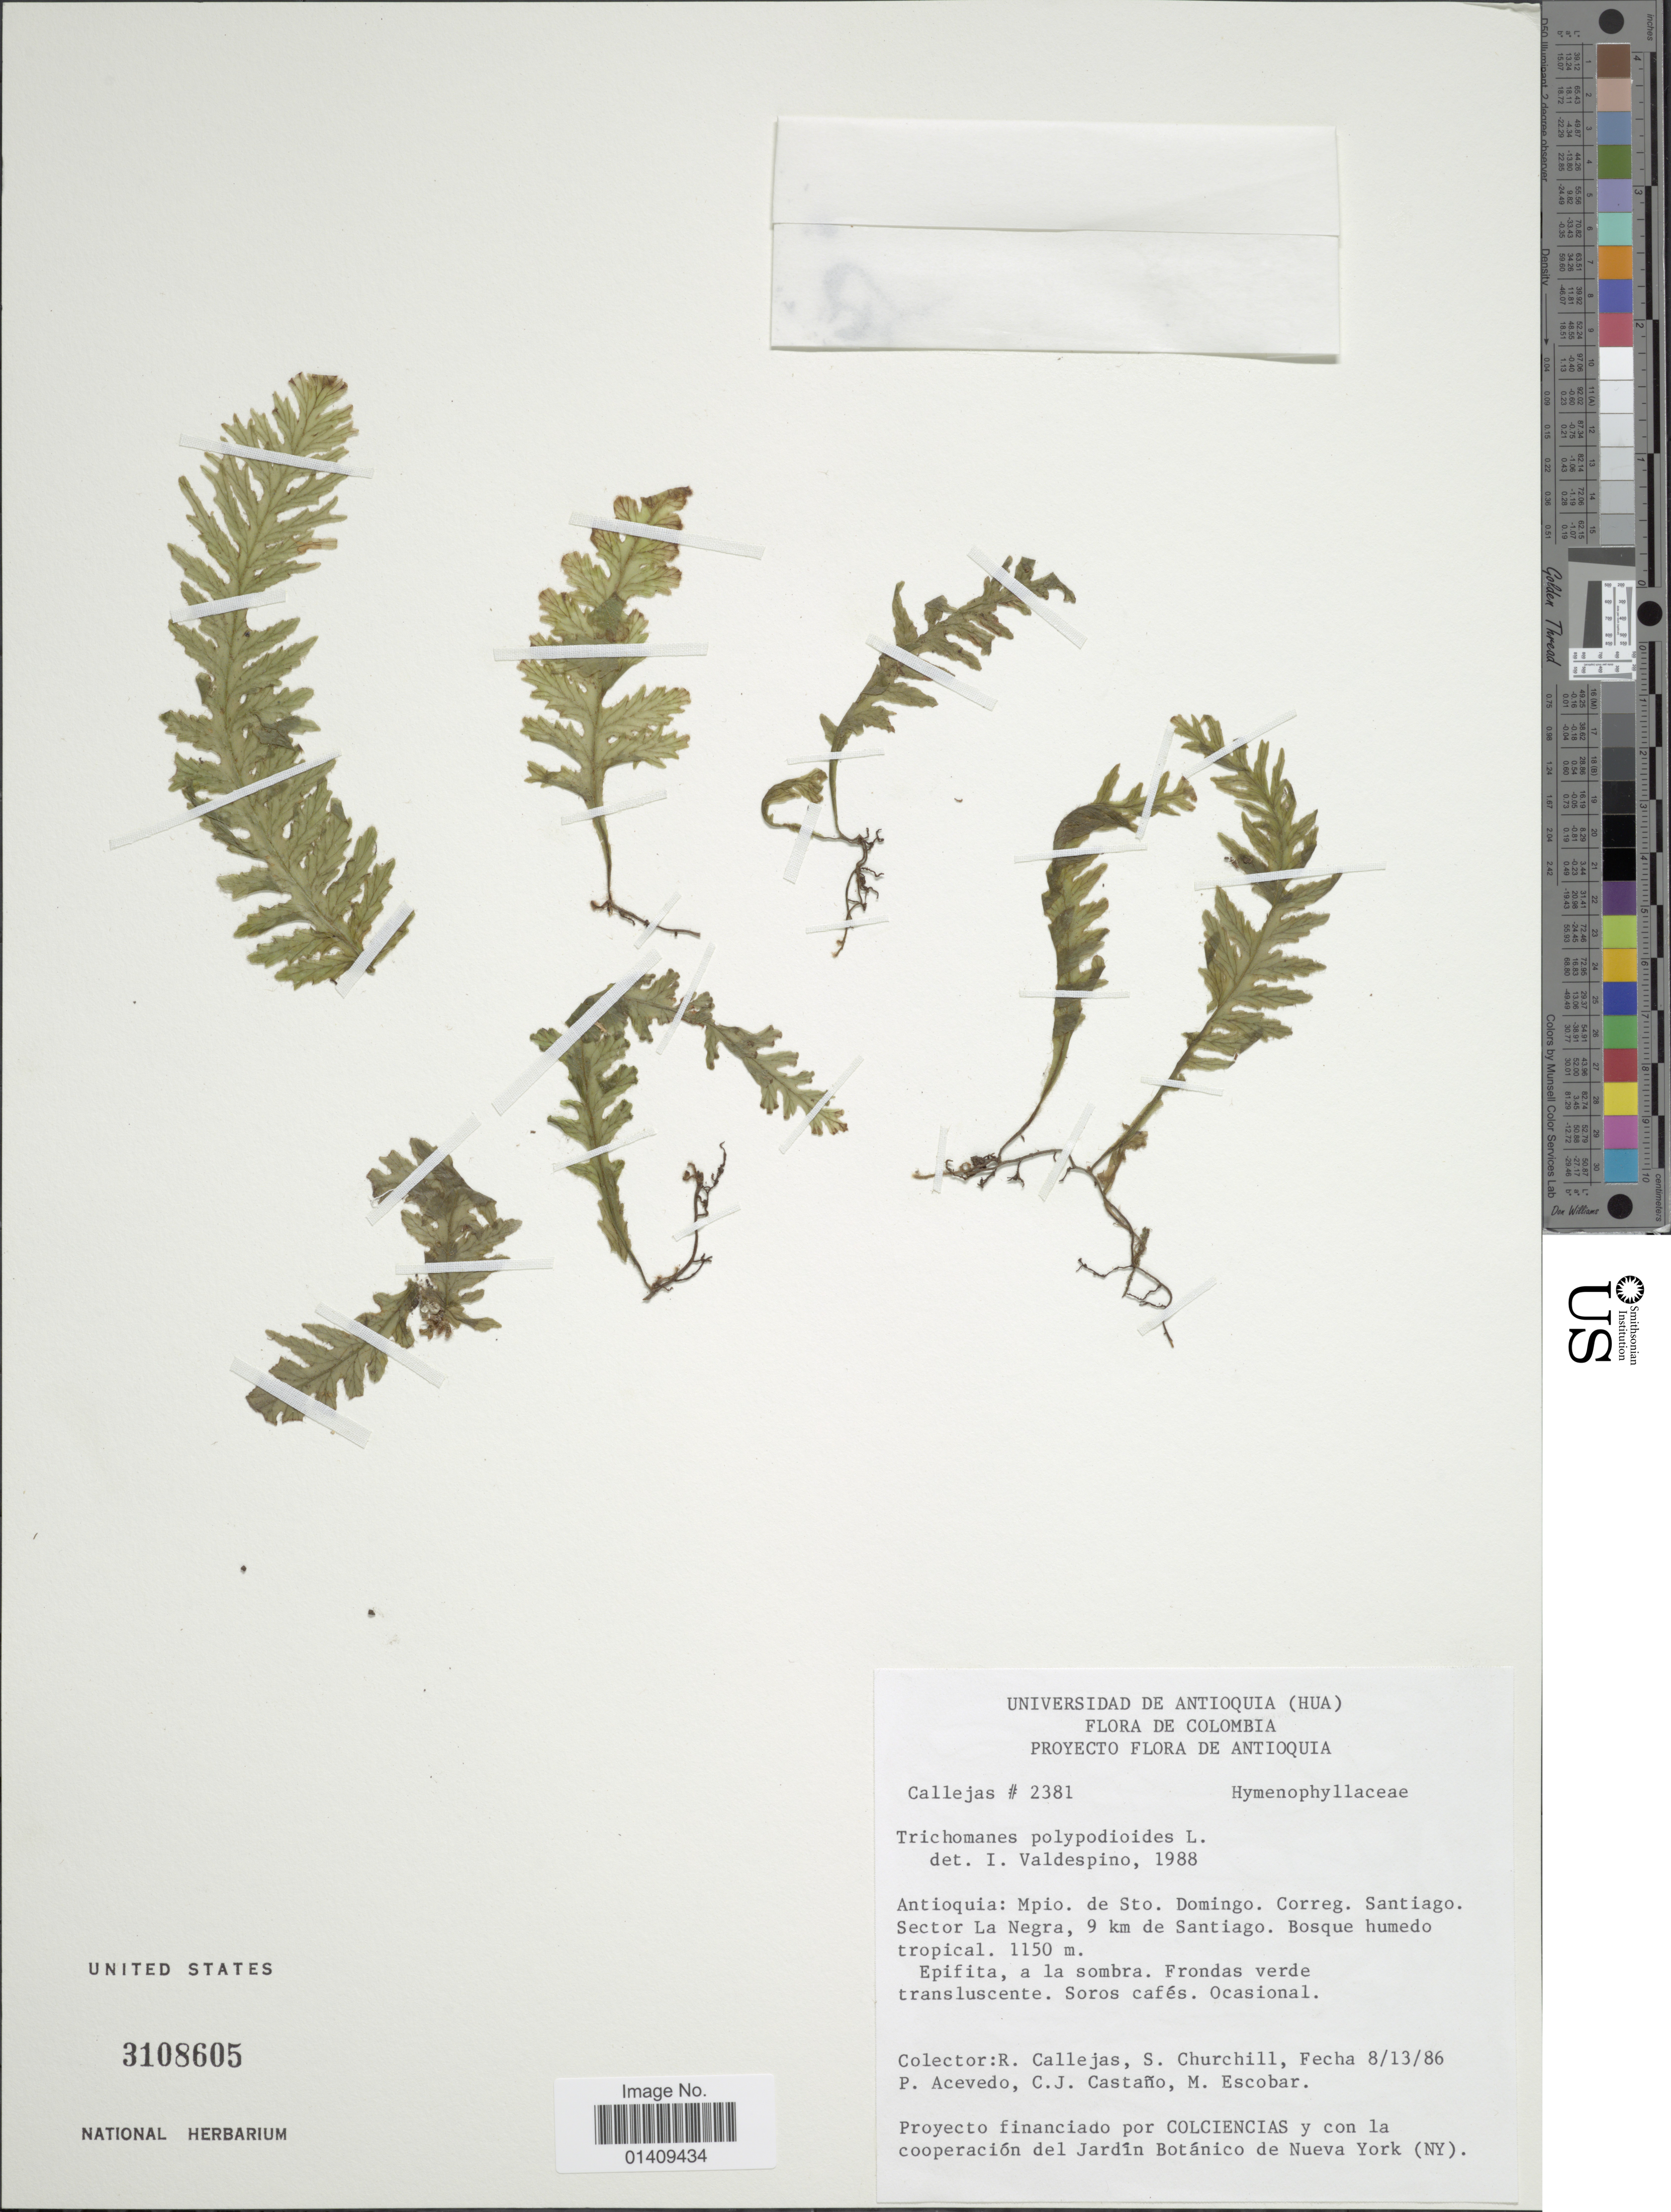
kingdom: Plantae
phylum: Tracheophyta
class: Polypodiopsida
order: Hymenophyllales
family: Hymenophyllaceae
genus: Trichomanes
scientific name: Trichomanes polypodioides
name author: L.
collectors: R. Callejas, S. Churchill, P. Acevedo-Rodr., C. Castaño & M. Escobar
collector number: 2381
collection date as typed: Transcribed d/m/y: 13/8/86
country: Colombia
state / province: Antioquia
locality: Proyecto flora de Antioquia. Mpio. de Sto. Domingo. Correg. Santiago sector La Negra 9 km de Santiago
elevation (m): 1150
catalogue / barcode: US 3108605